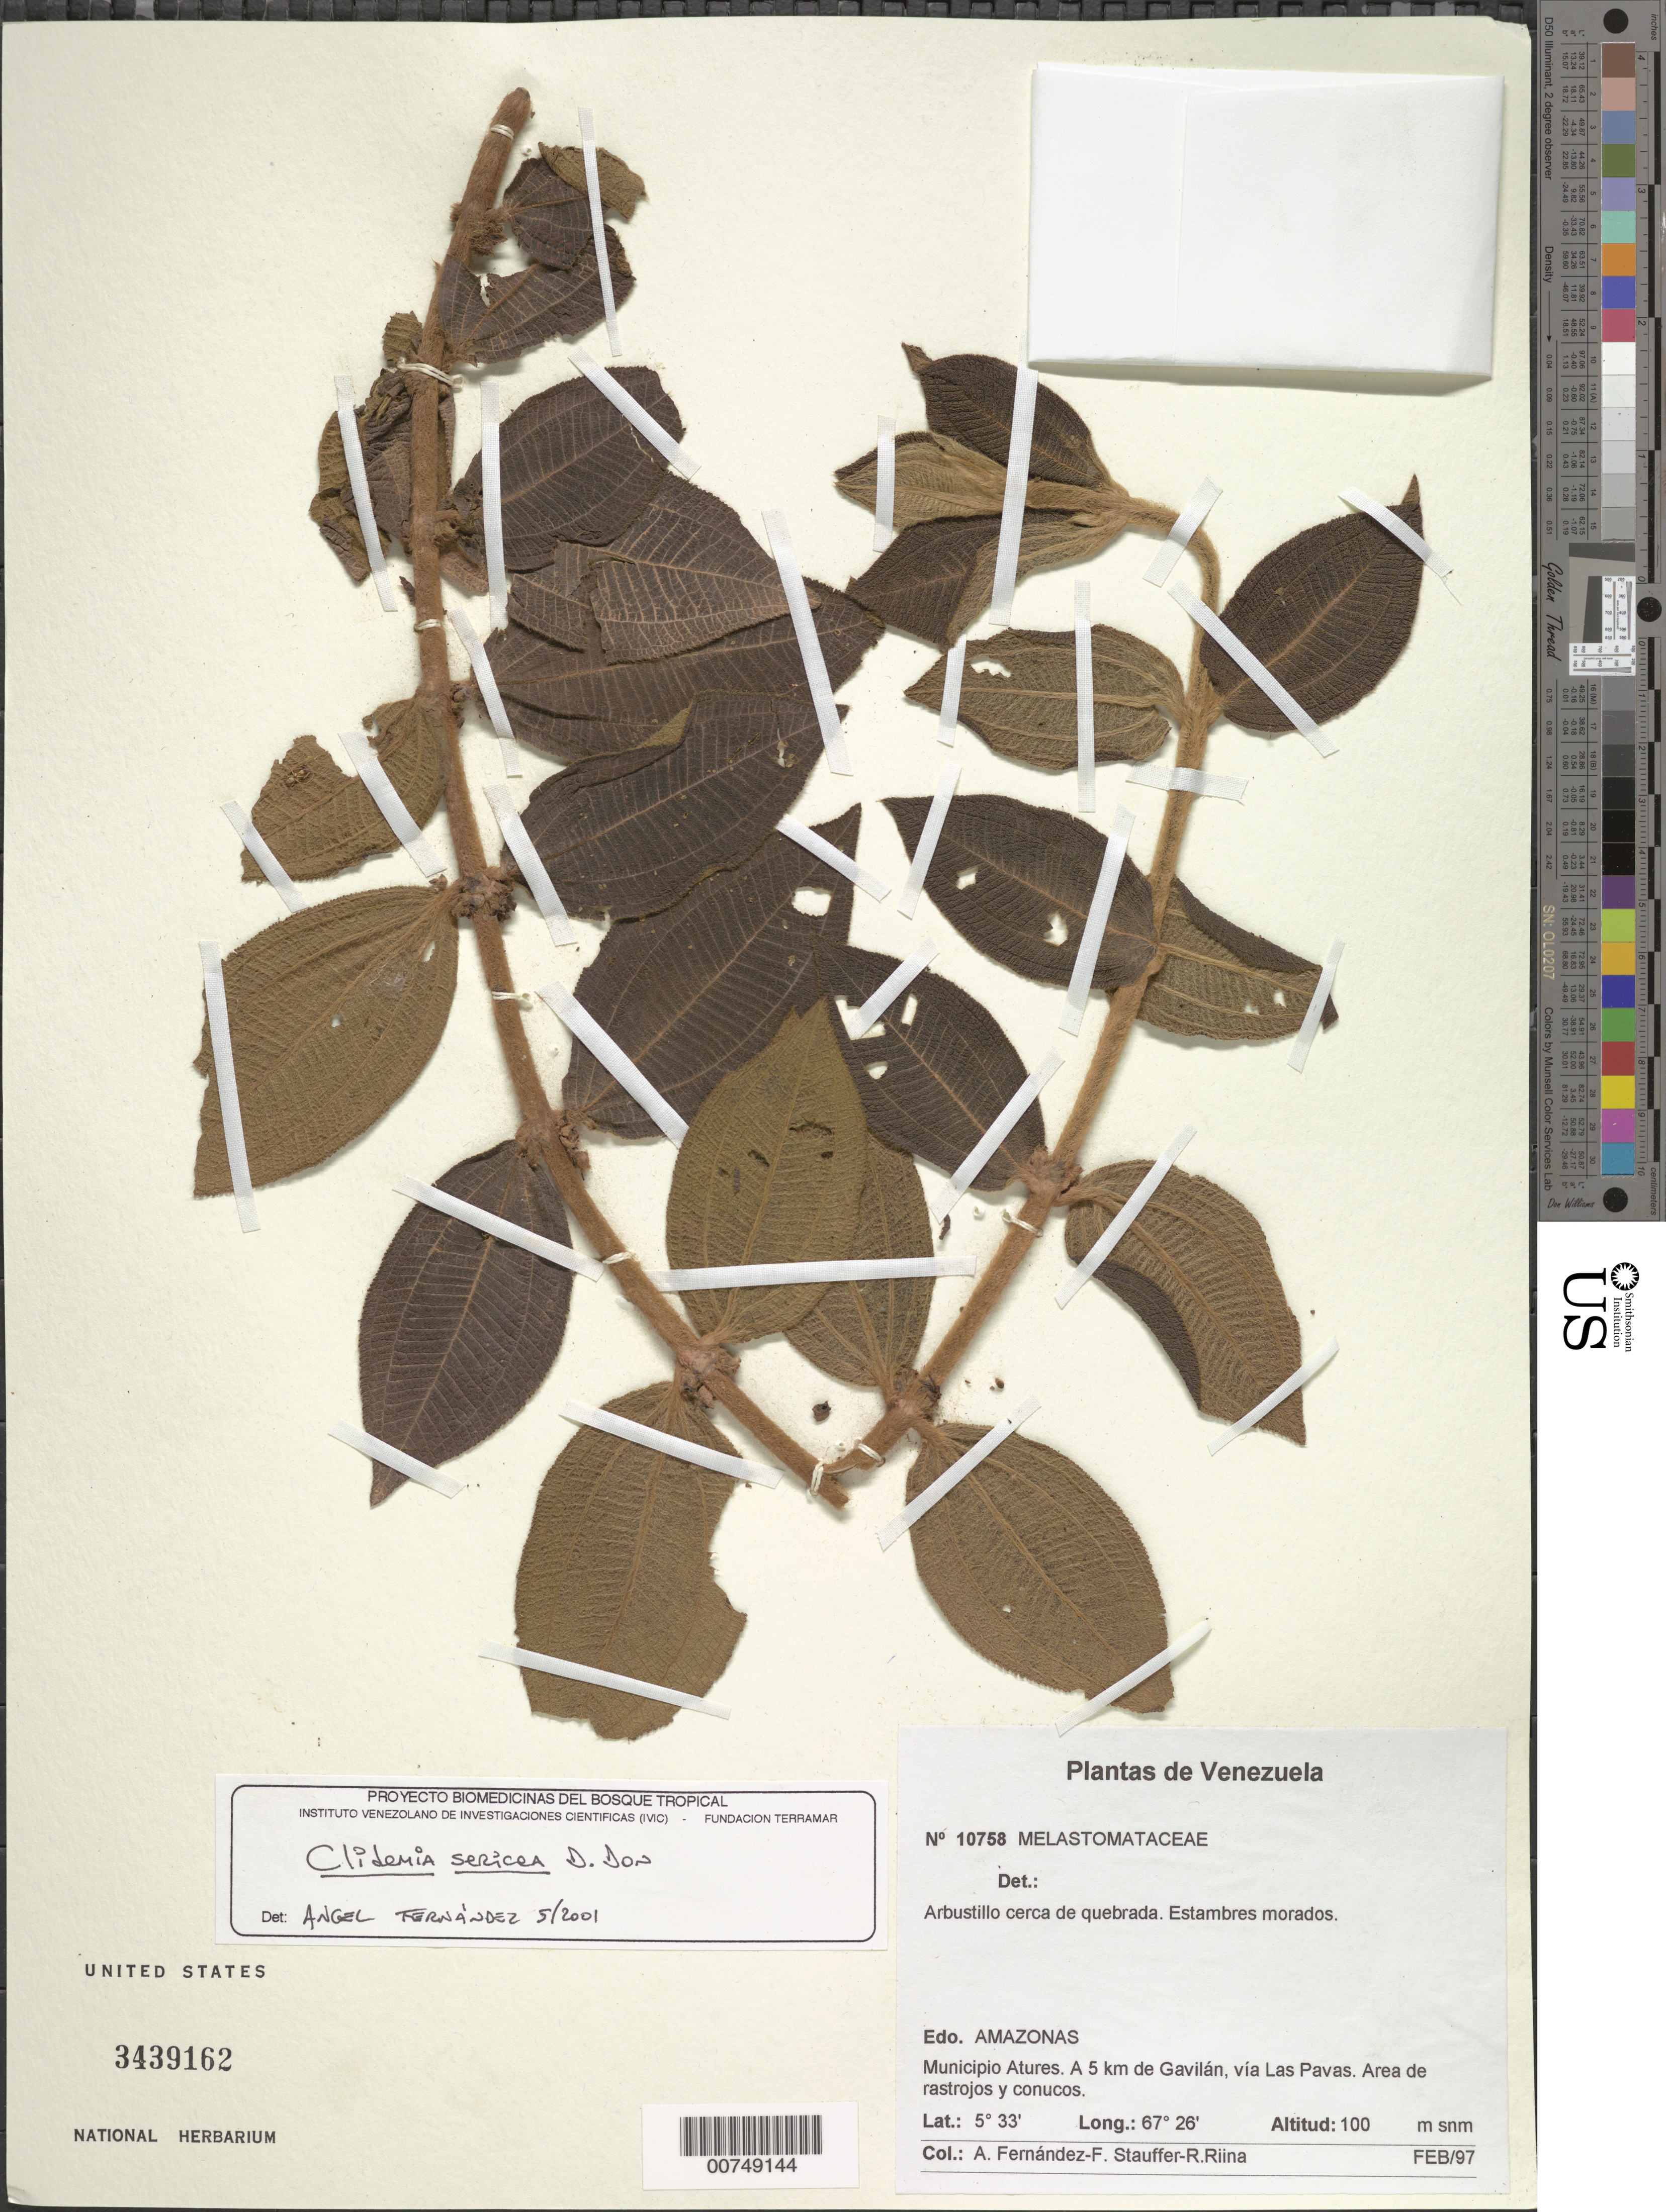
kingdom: Plantae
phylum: Tracheophyta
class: Magnoliopsida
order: Myrtales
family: Melastomataceae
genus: Clidemia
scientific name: Clidemia sericea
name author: D. Don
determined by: Fernández, A.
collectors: A. Fernández, F. W. Stauffer & R. Riina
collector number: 10758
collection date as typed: Feb-97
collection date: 1997-02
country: Venezuela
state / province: Amazonas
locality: Mun. Atures, 5 km de Gavilan, via Las Pavas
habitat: Area de rastrojos y conucos; cerca de quebrada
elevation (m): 100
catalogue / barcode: US 3439162